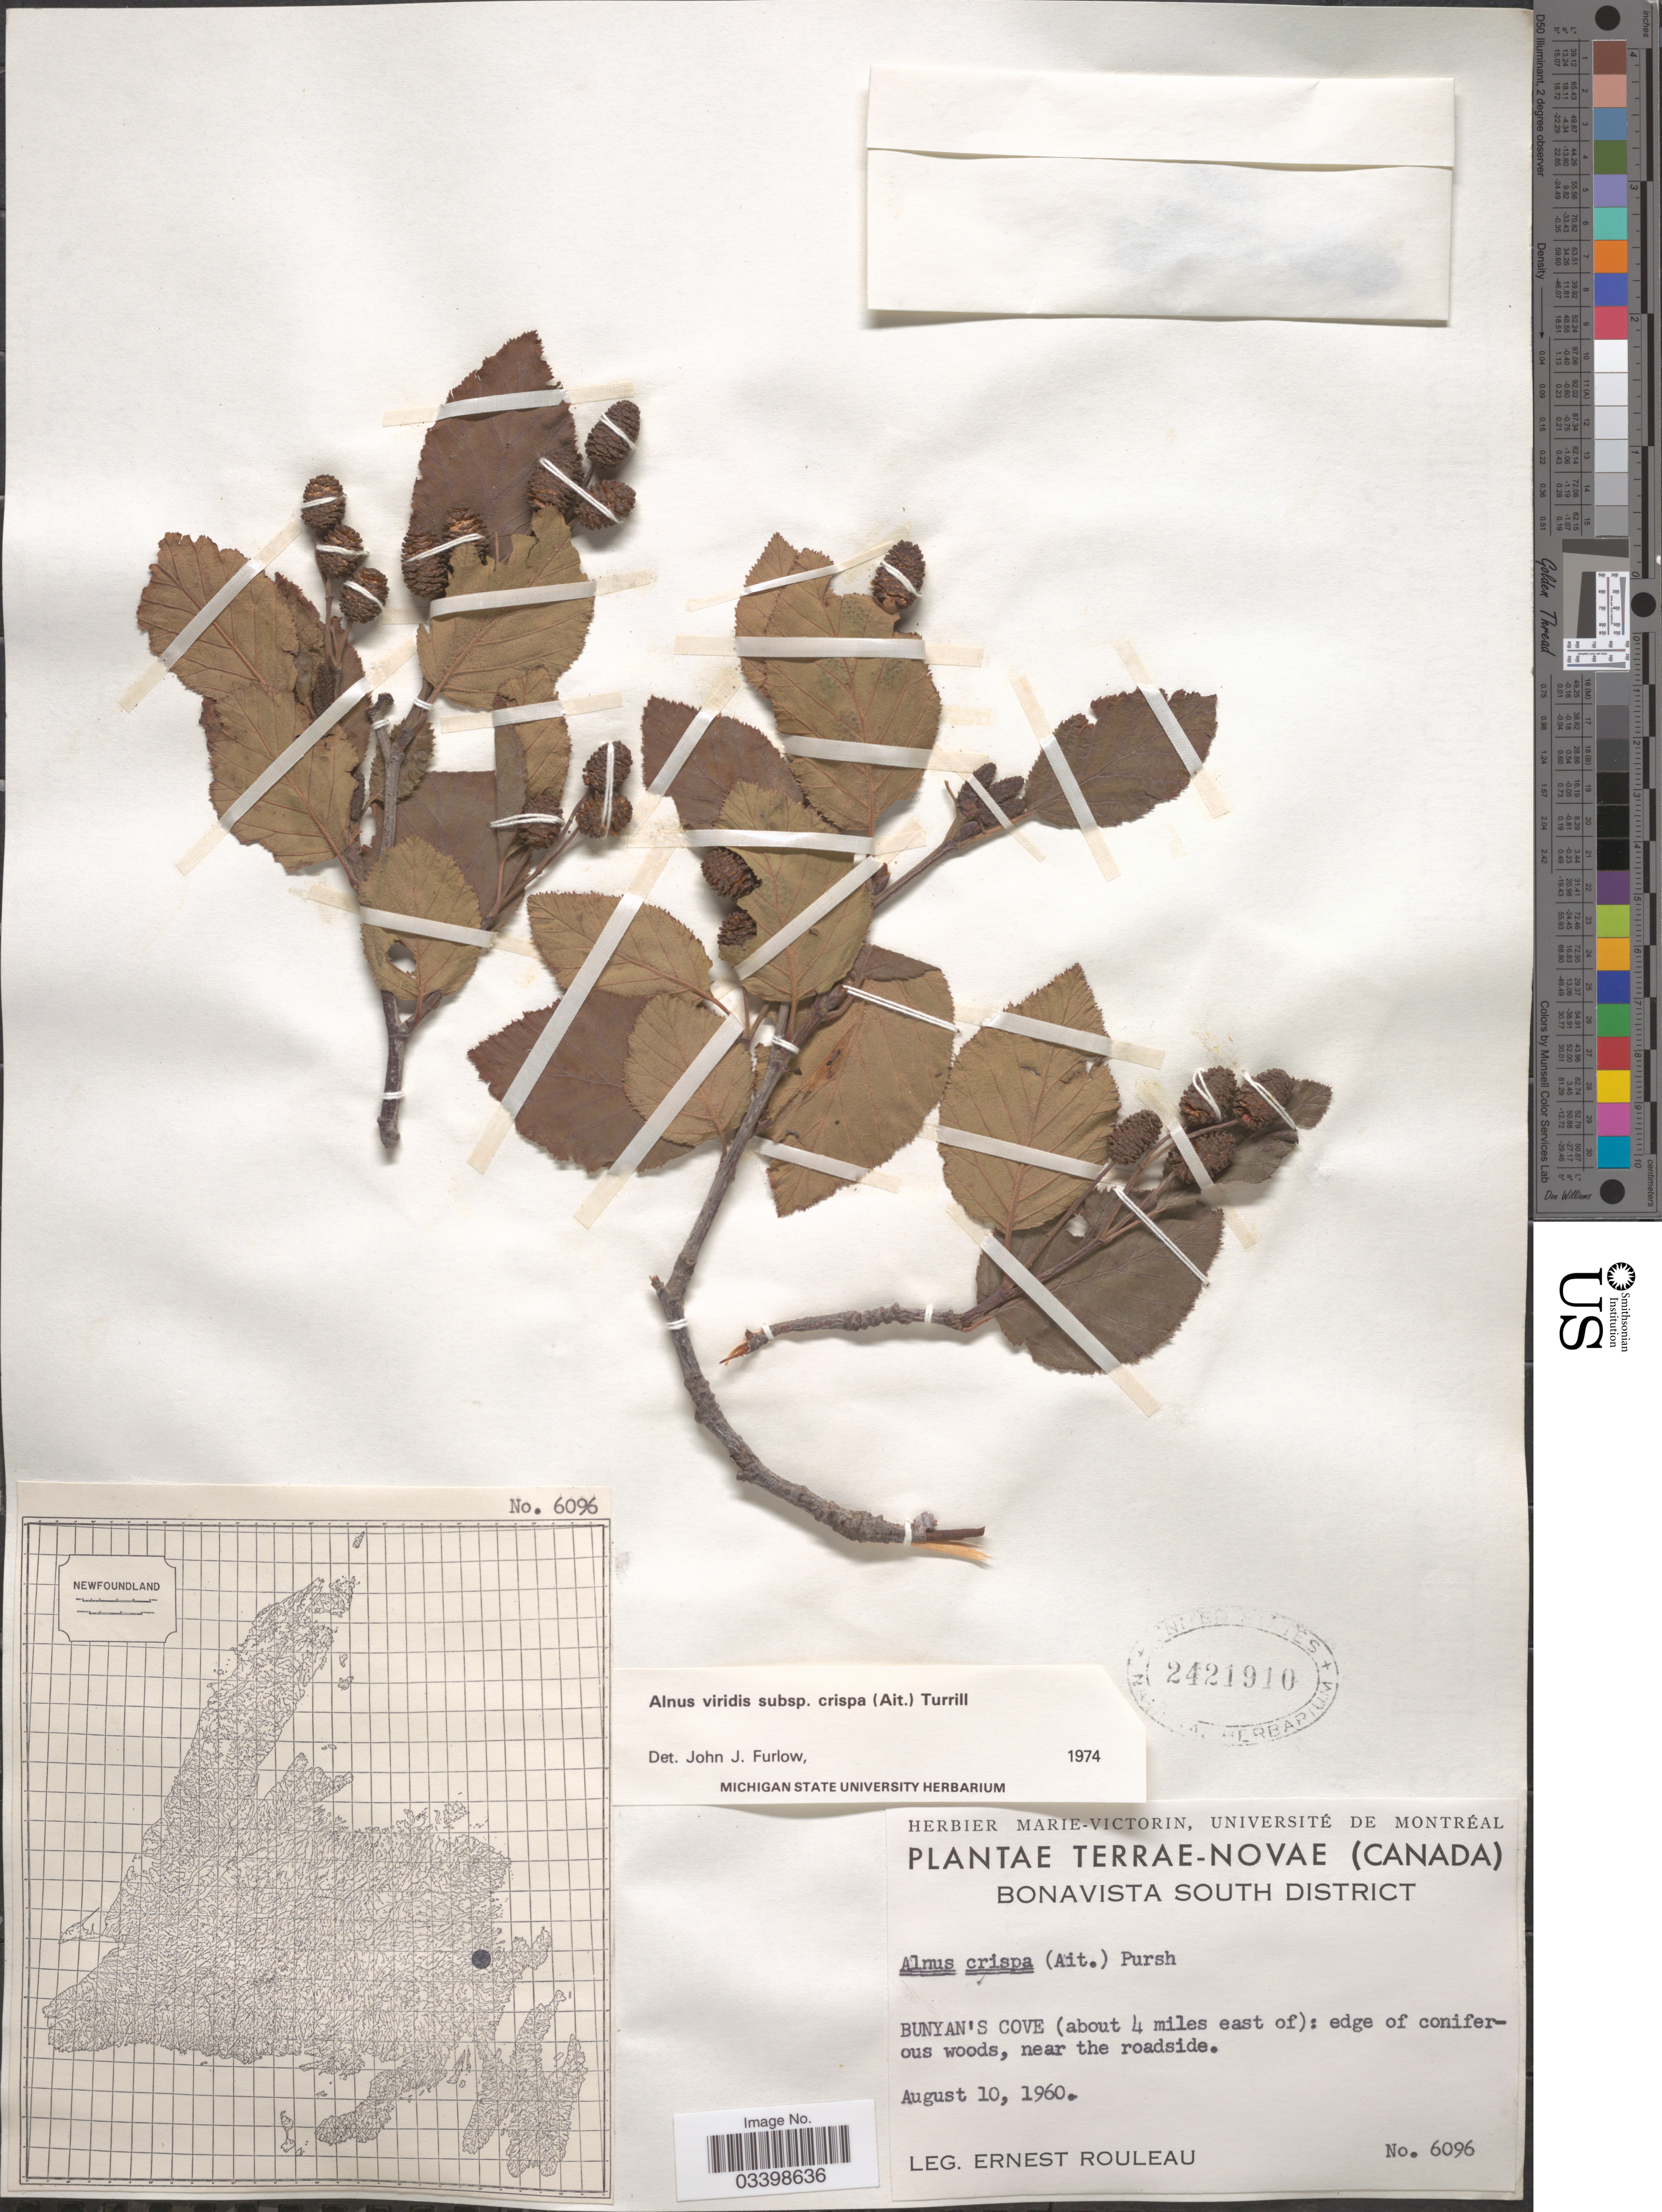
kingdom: Plantae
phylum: Tracheophyta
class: Magnoliopsida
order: Fagales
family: Betulaceae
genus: Alnus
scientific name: Alnus viridis subsp. crispa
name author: (Aiton) Turrill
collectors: E. Rouleau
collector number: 6096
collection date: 1960-08-10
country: Canada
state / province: Newfoundland and Labrador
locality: Terrae-Novae. Bonavista South District. Bunyan's Cove (about 4 miles east of): edge of coniferous woods, near the roadside.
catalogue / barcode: US 2421910